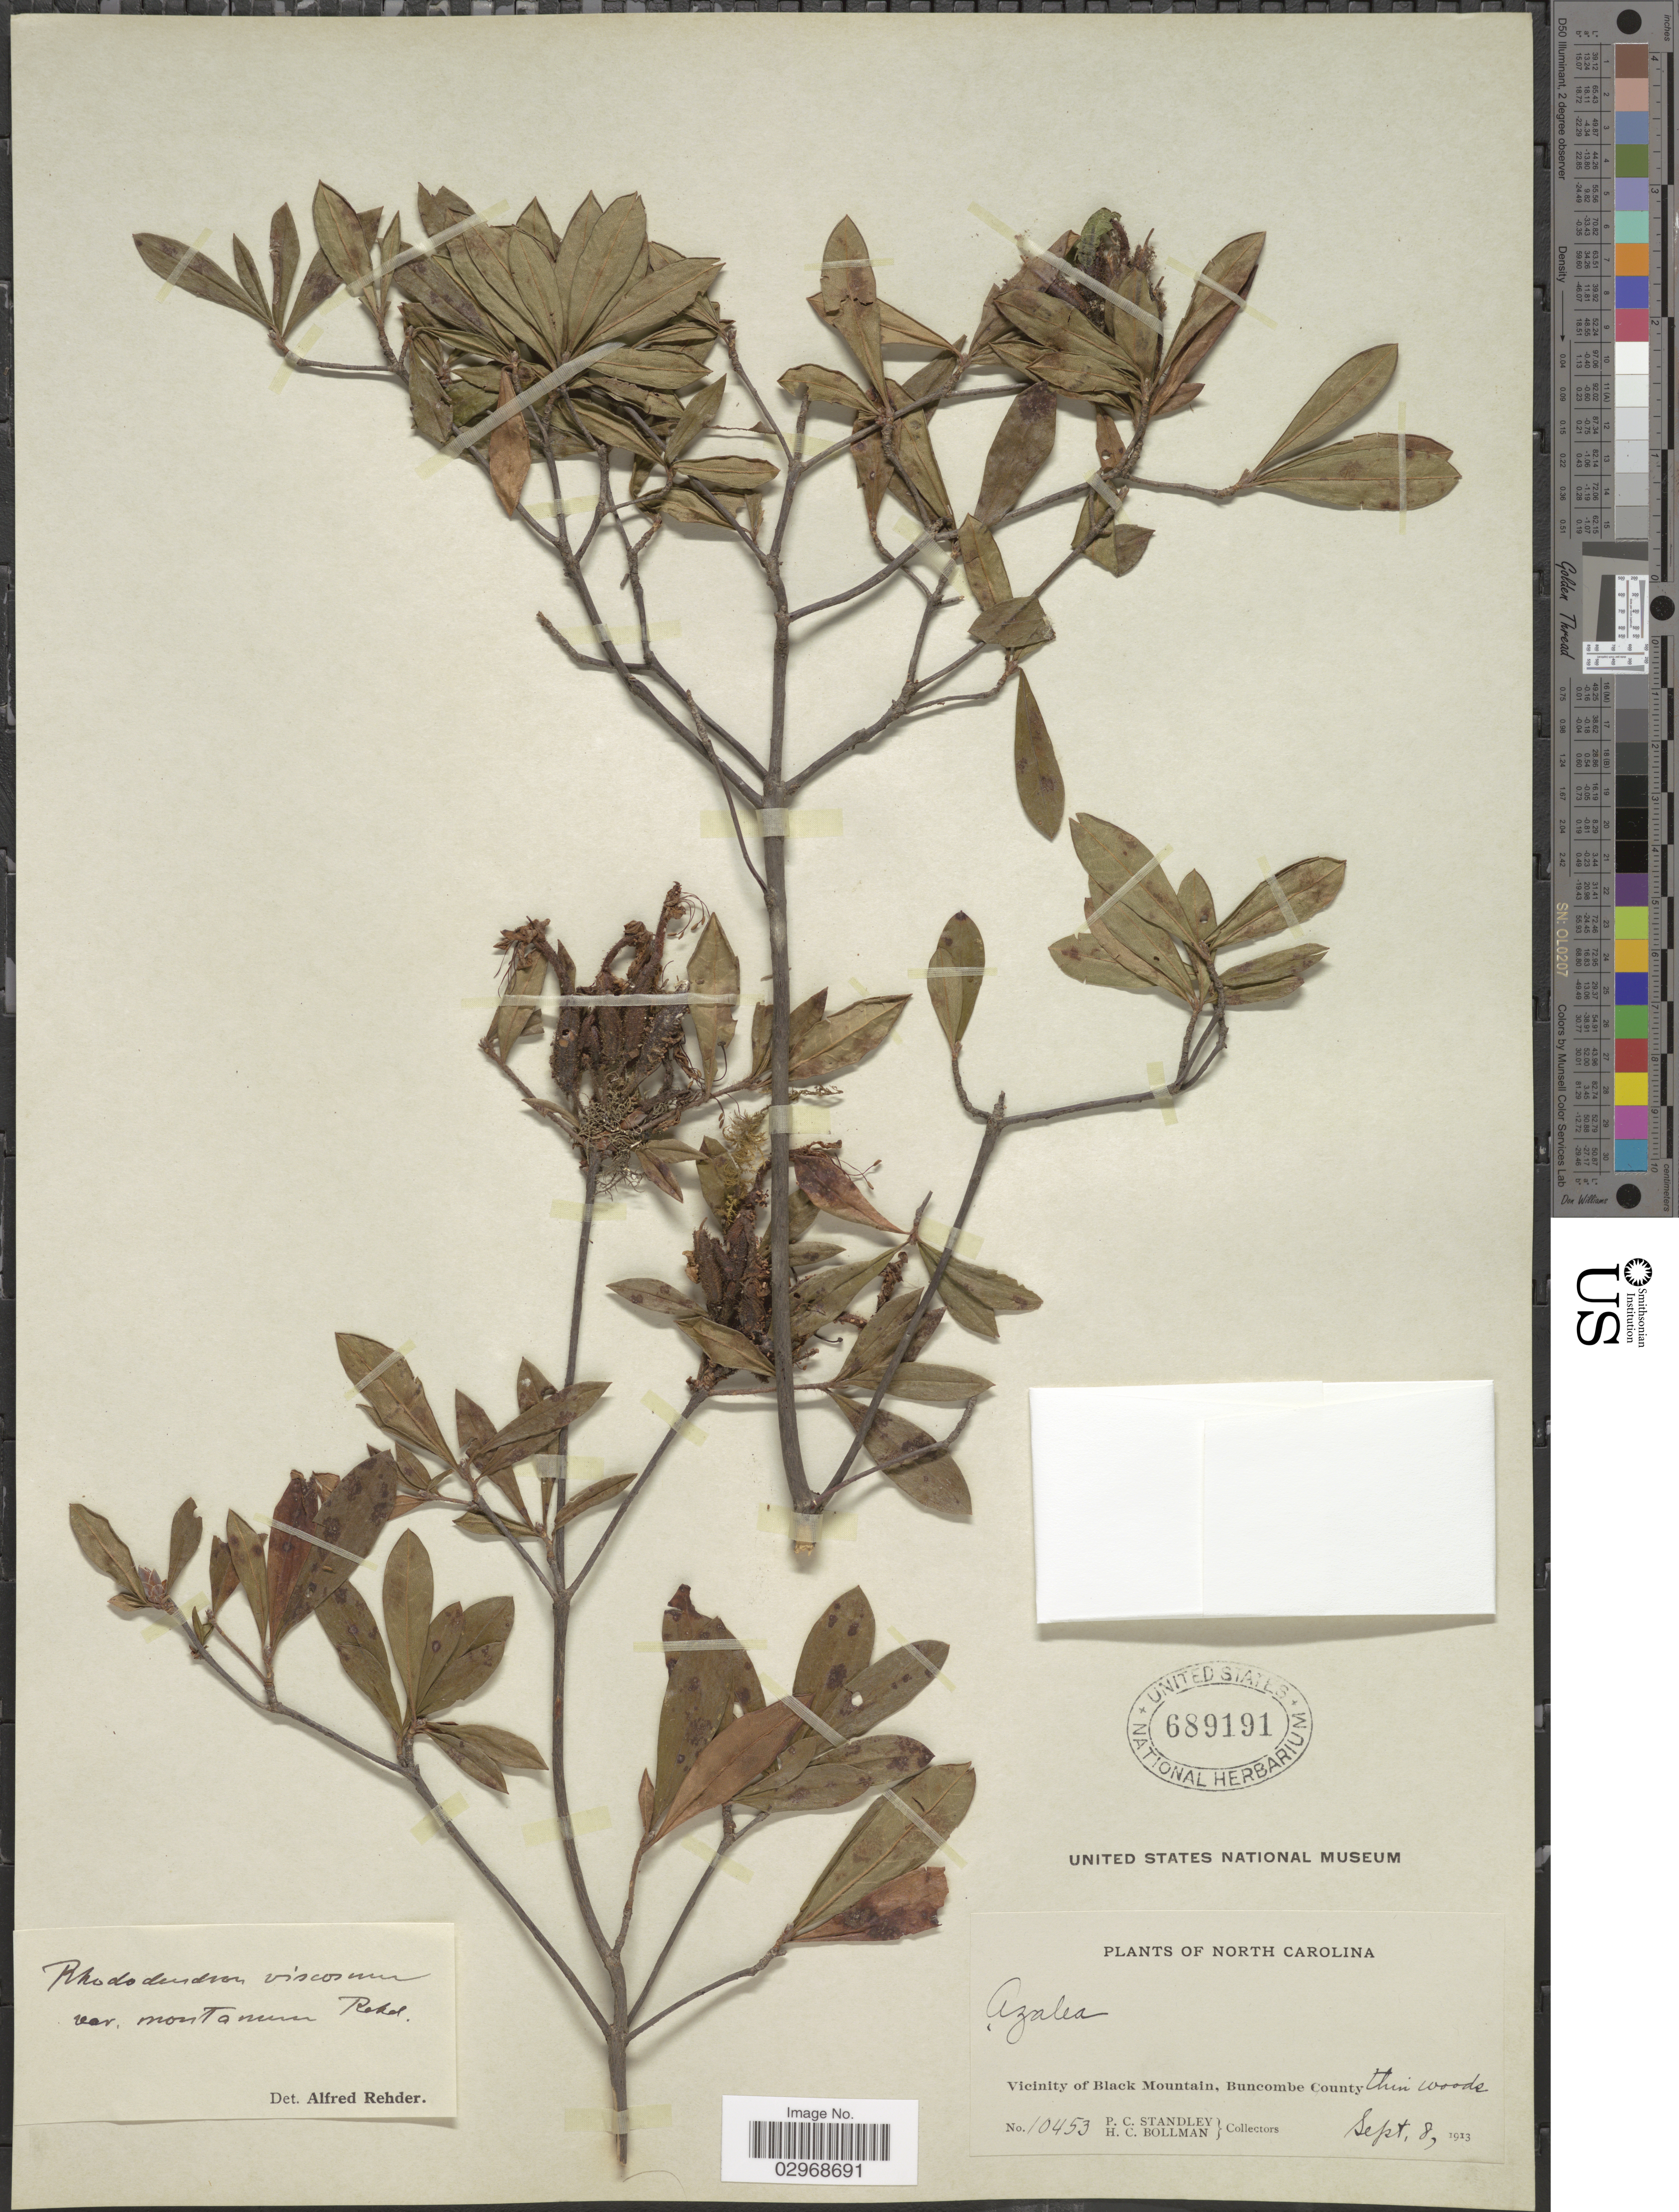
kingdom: Plantae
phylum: Tracheophyta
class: Magnoliopsida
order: Ericales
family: Ericaceae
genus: Rhododendron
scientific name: Rhododendron viscosum var. montanum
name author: Rehder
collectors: P. C. Standley & H. C. Bollman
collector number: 10453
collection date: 1913-09-08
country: United States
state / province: North Carolina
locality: Vicinity of Black Mountains, Buncombe County.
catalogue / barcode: US 689191